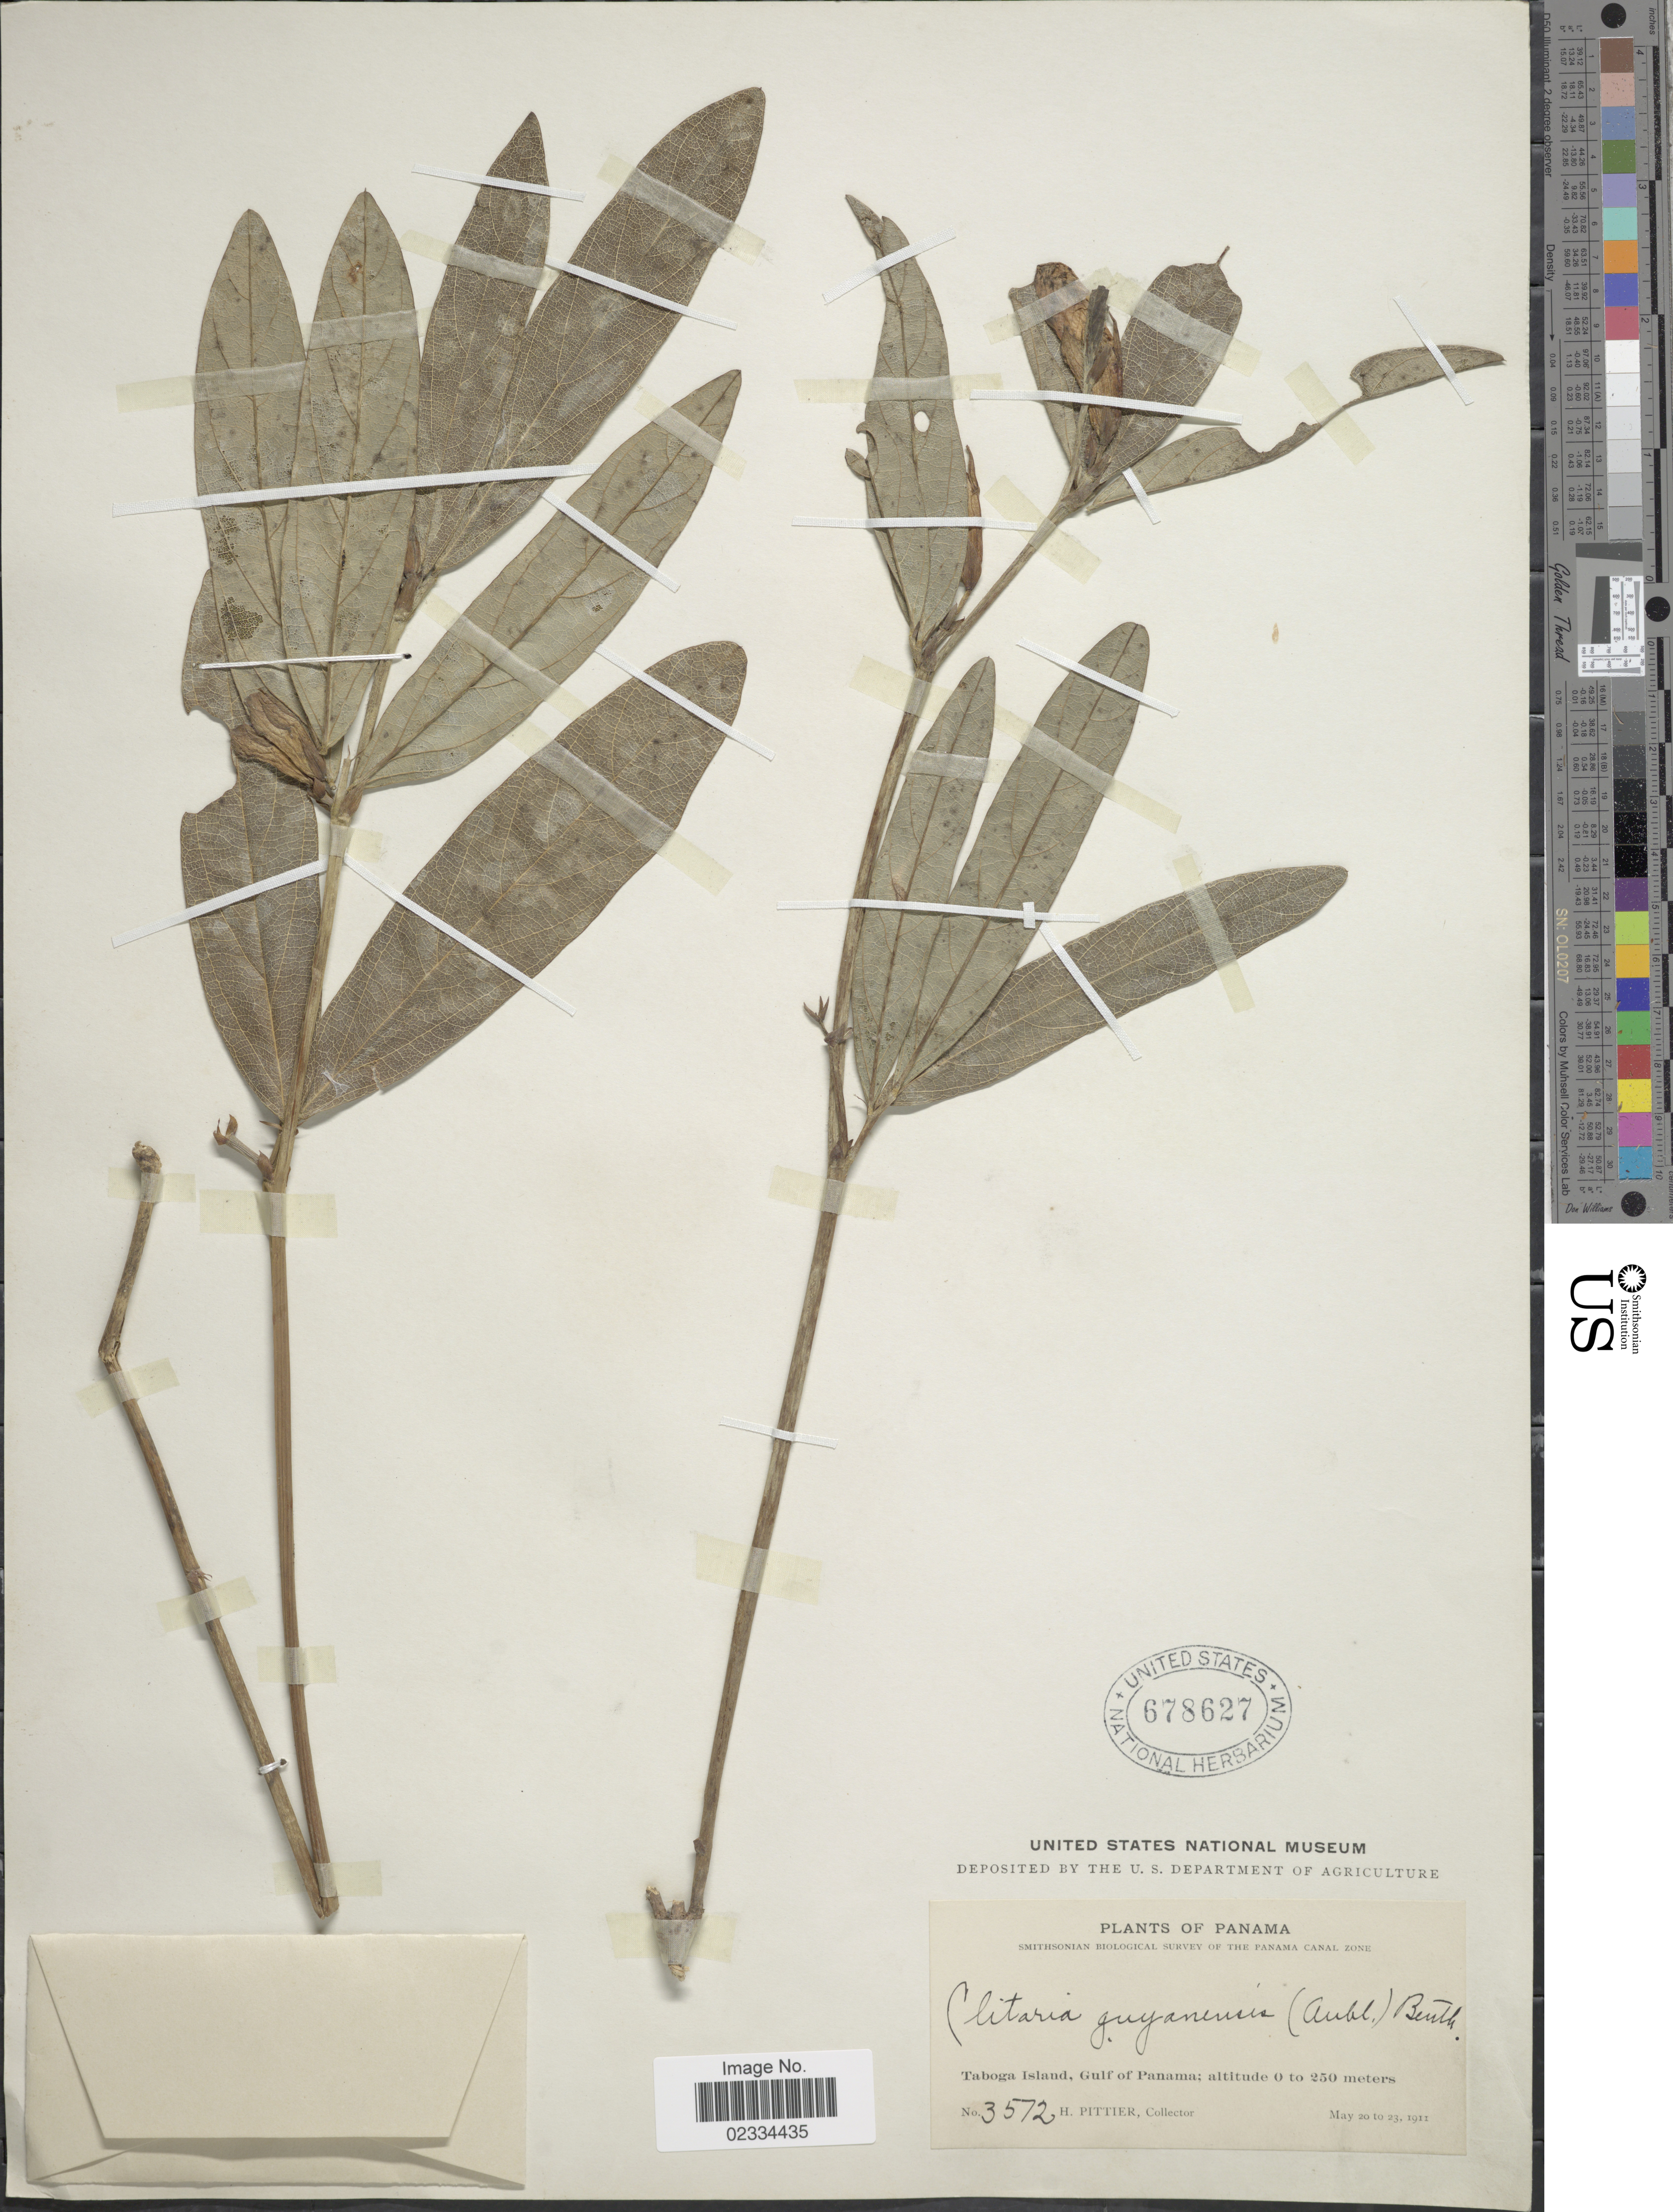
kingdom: Plantae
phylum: Tracheophyta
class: Magnoliopsida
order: Fabales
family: Fabaceae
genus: Clitoria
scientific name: Clitoria guianensis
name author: (Aubl.) Benth.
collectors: H. F. Pittier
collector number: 3572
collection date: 1911-05-20/1911-05-23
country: Panama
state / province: Panamá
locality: Panama Canal Zone. Taboga Island, Gulf of Panama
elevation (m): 0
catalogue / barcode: US 678627